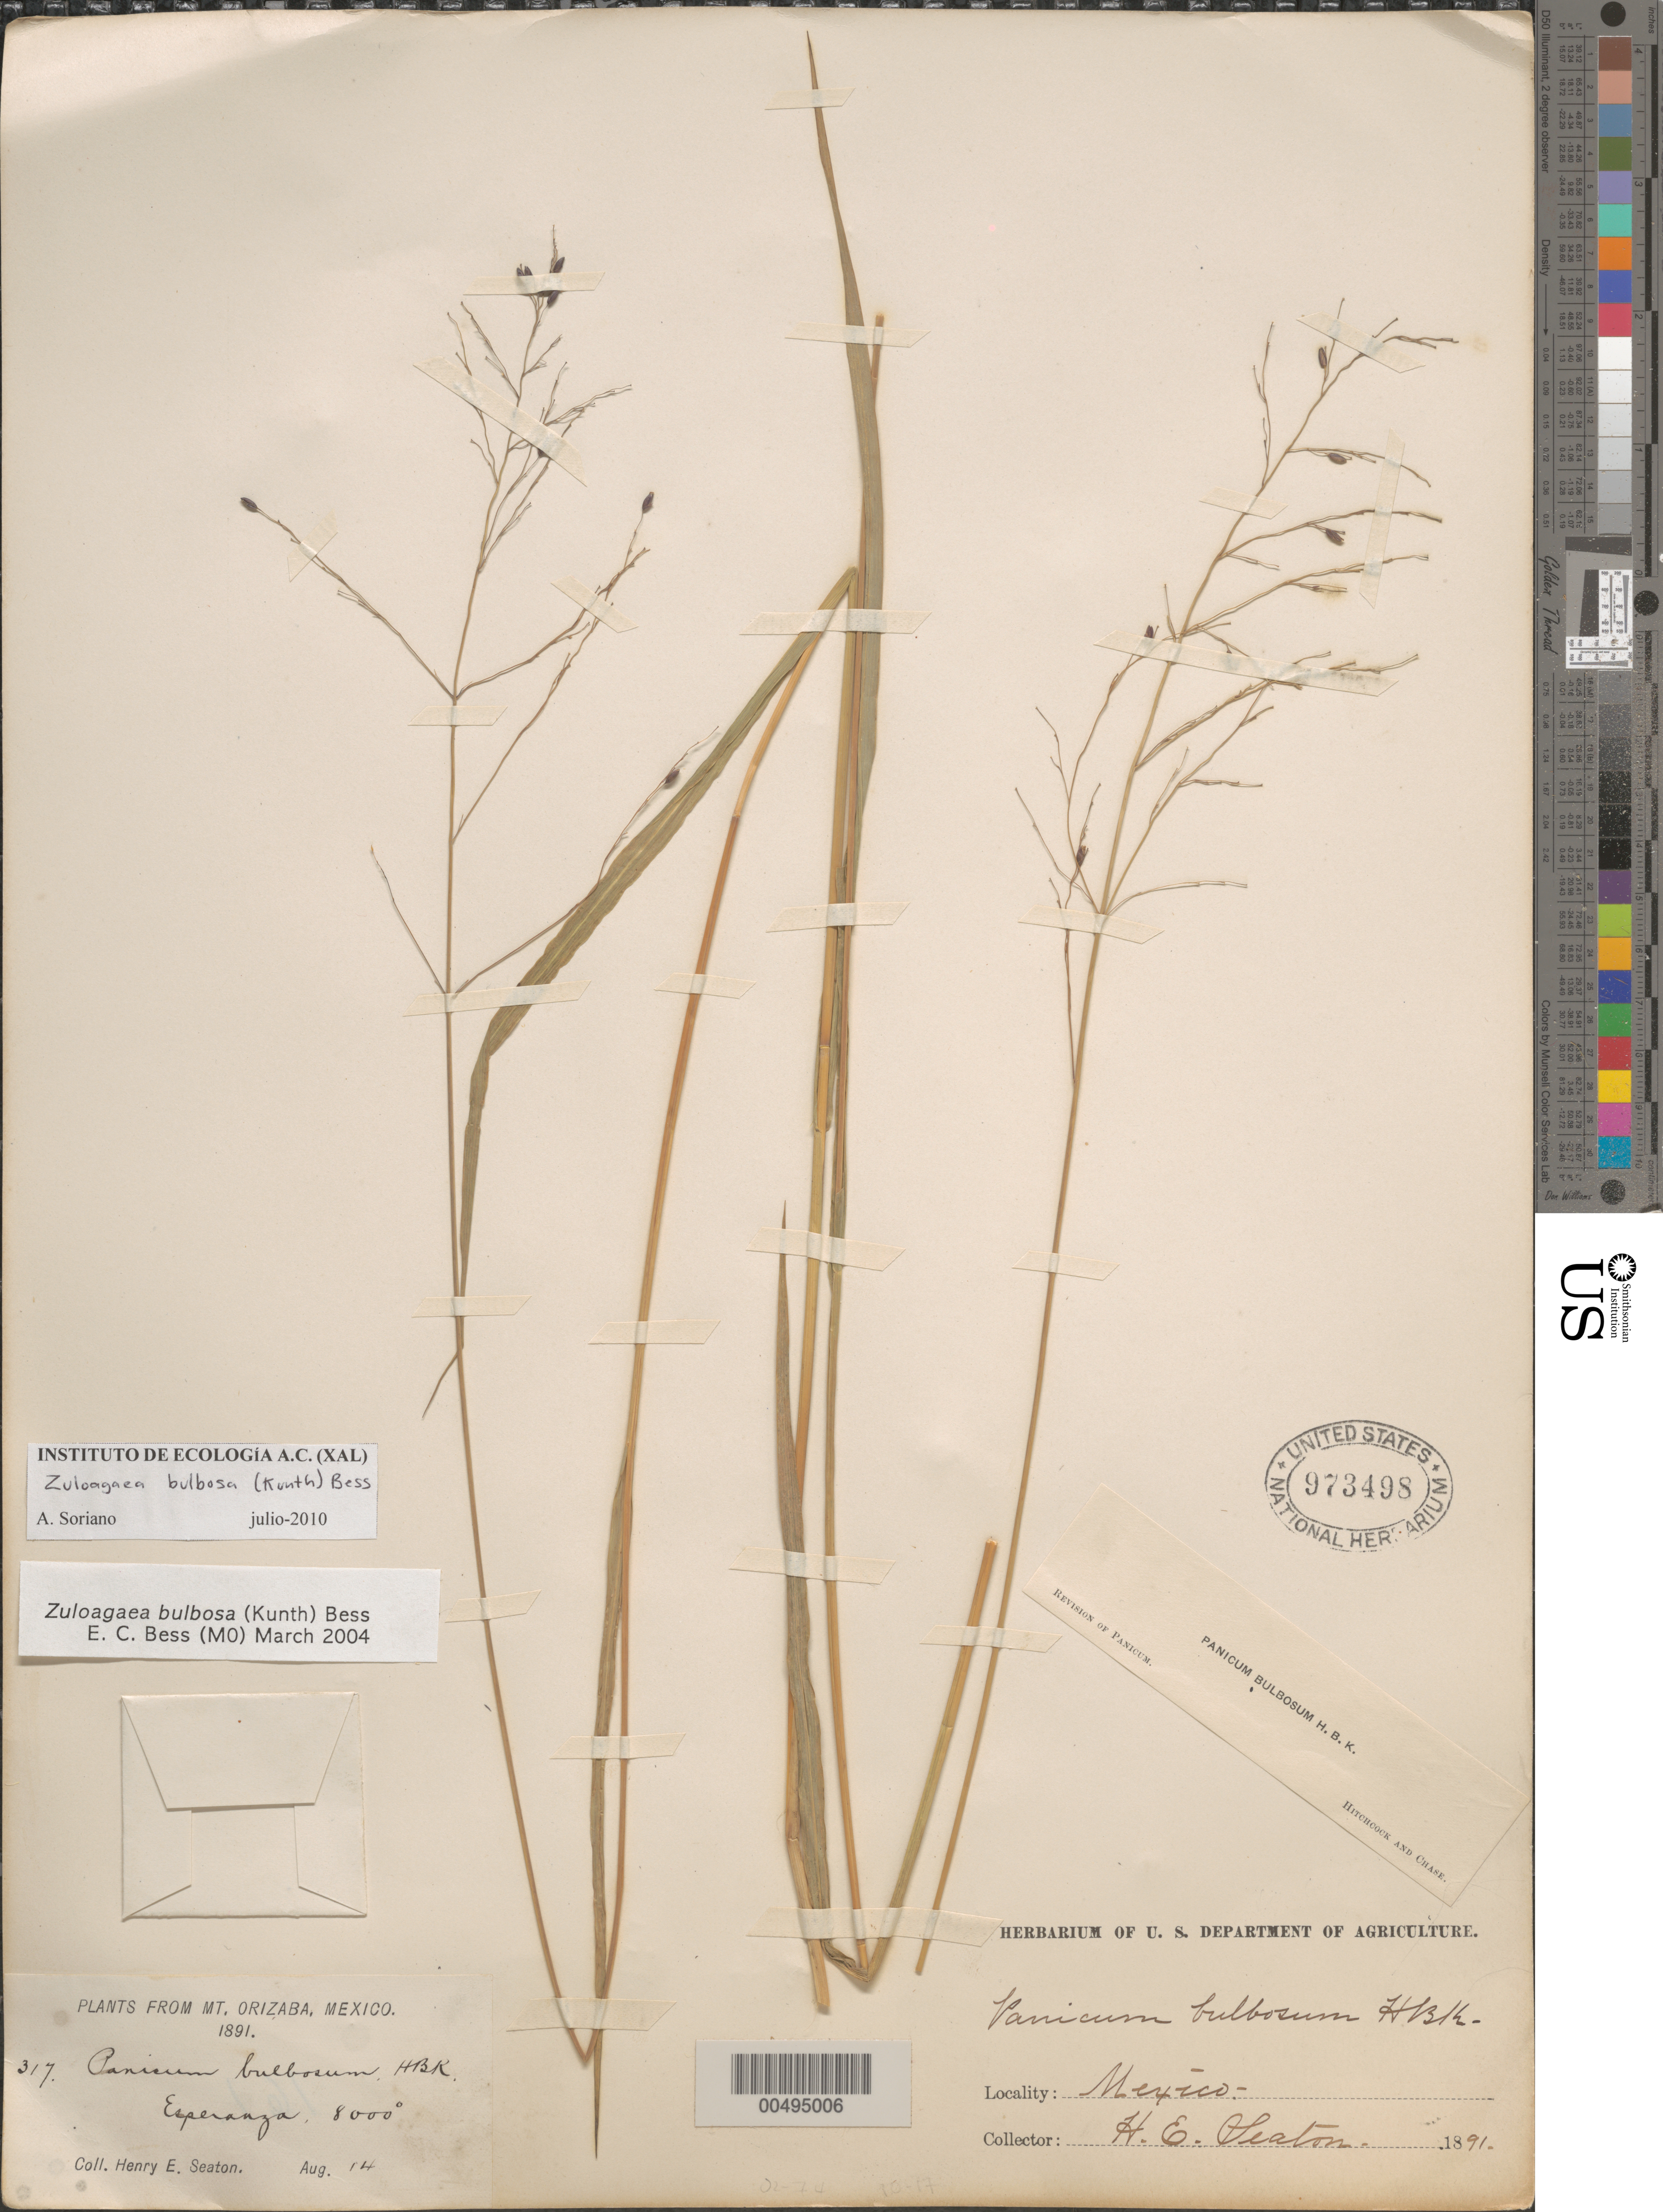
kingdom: Plantae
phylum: Tracheophyta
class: Liliopsida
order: Poales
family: Poaceae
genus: Panicum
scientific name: Panicum bulbosum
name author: Kunth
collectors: H. E. Seaton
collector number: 317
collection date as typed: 14 Aug 1891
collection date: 1891-08-14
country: Mexico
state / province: Veracruz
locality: Mt Orizaba, Esperanza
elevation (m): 2438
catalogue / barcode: US 973498